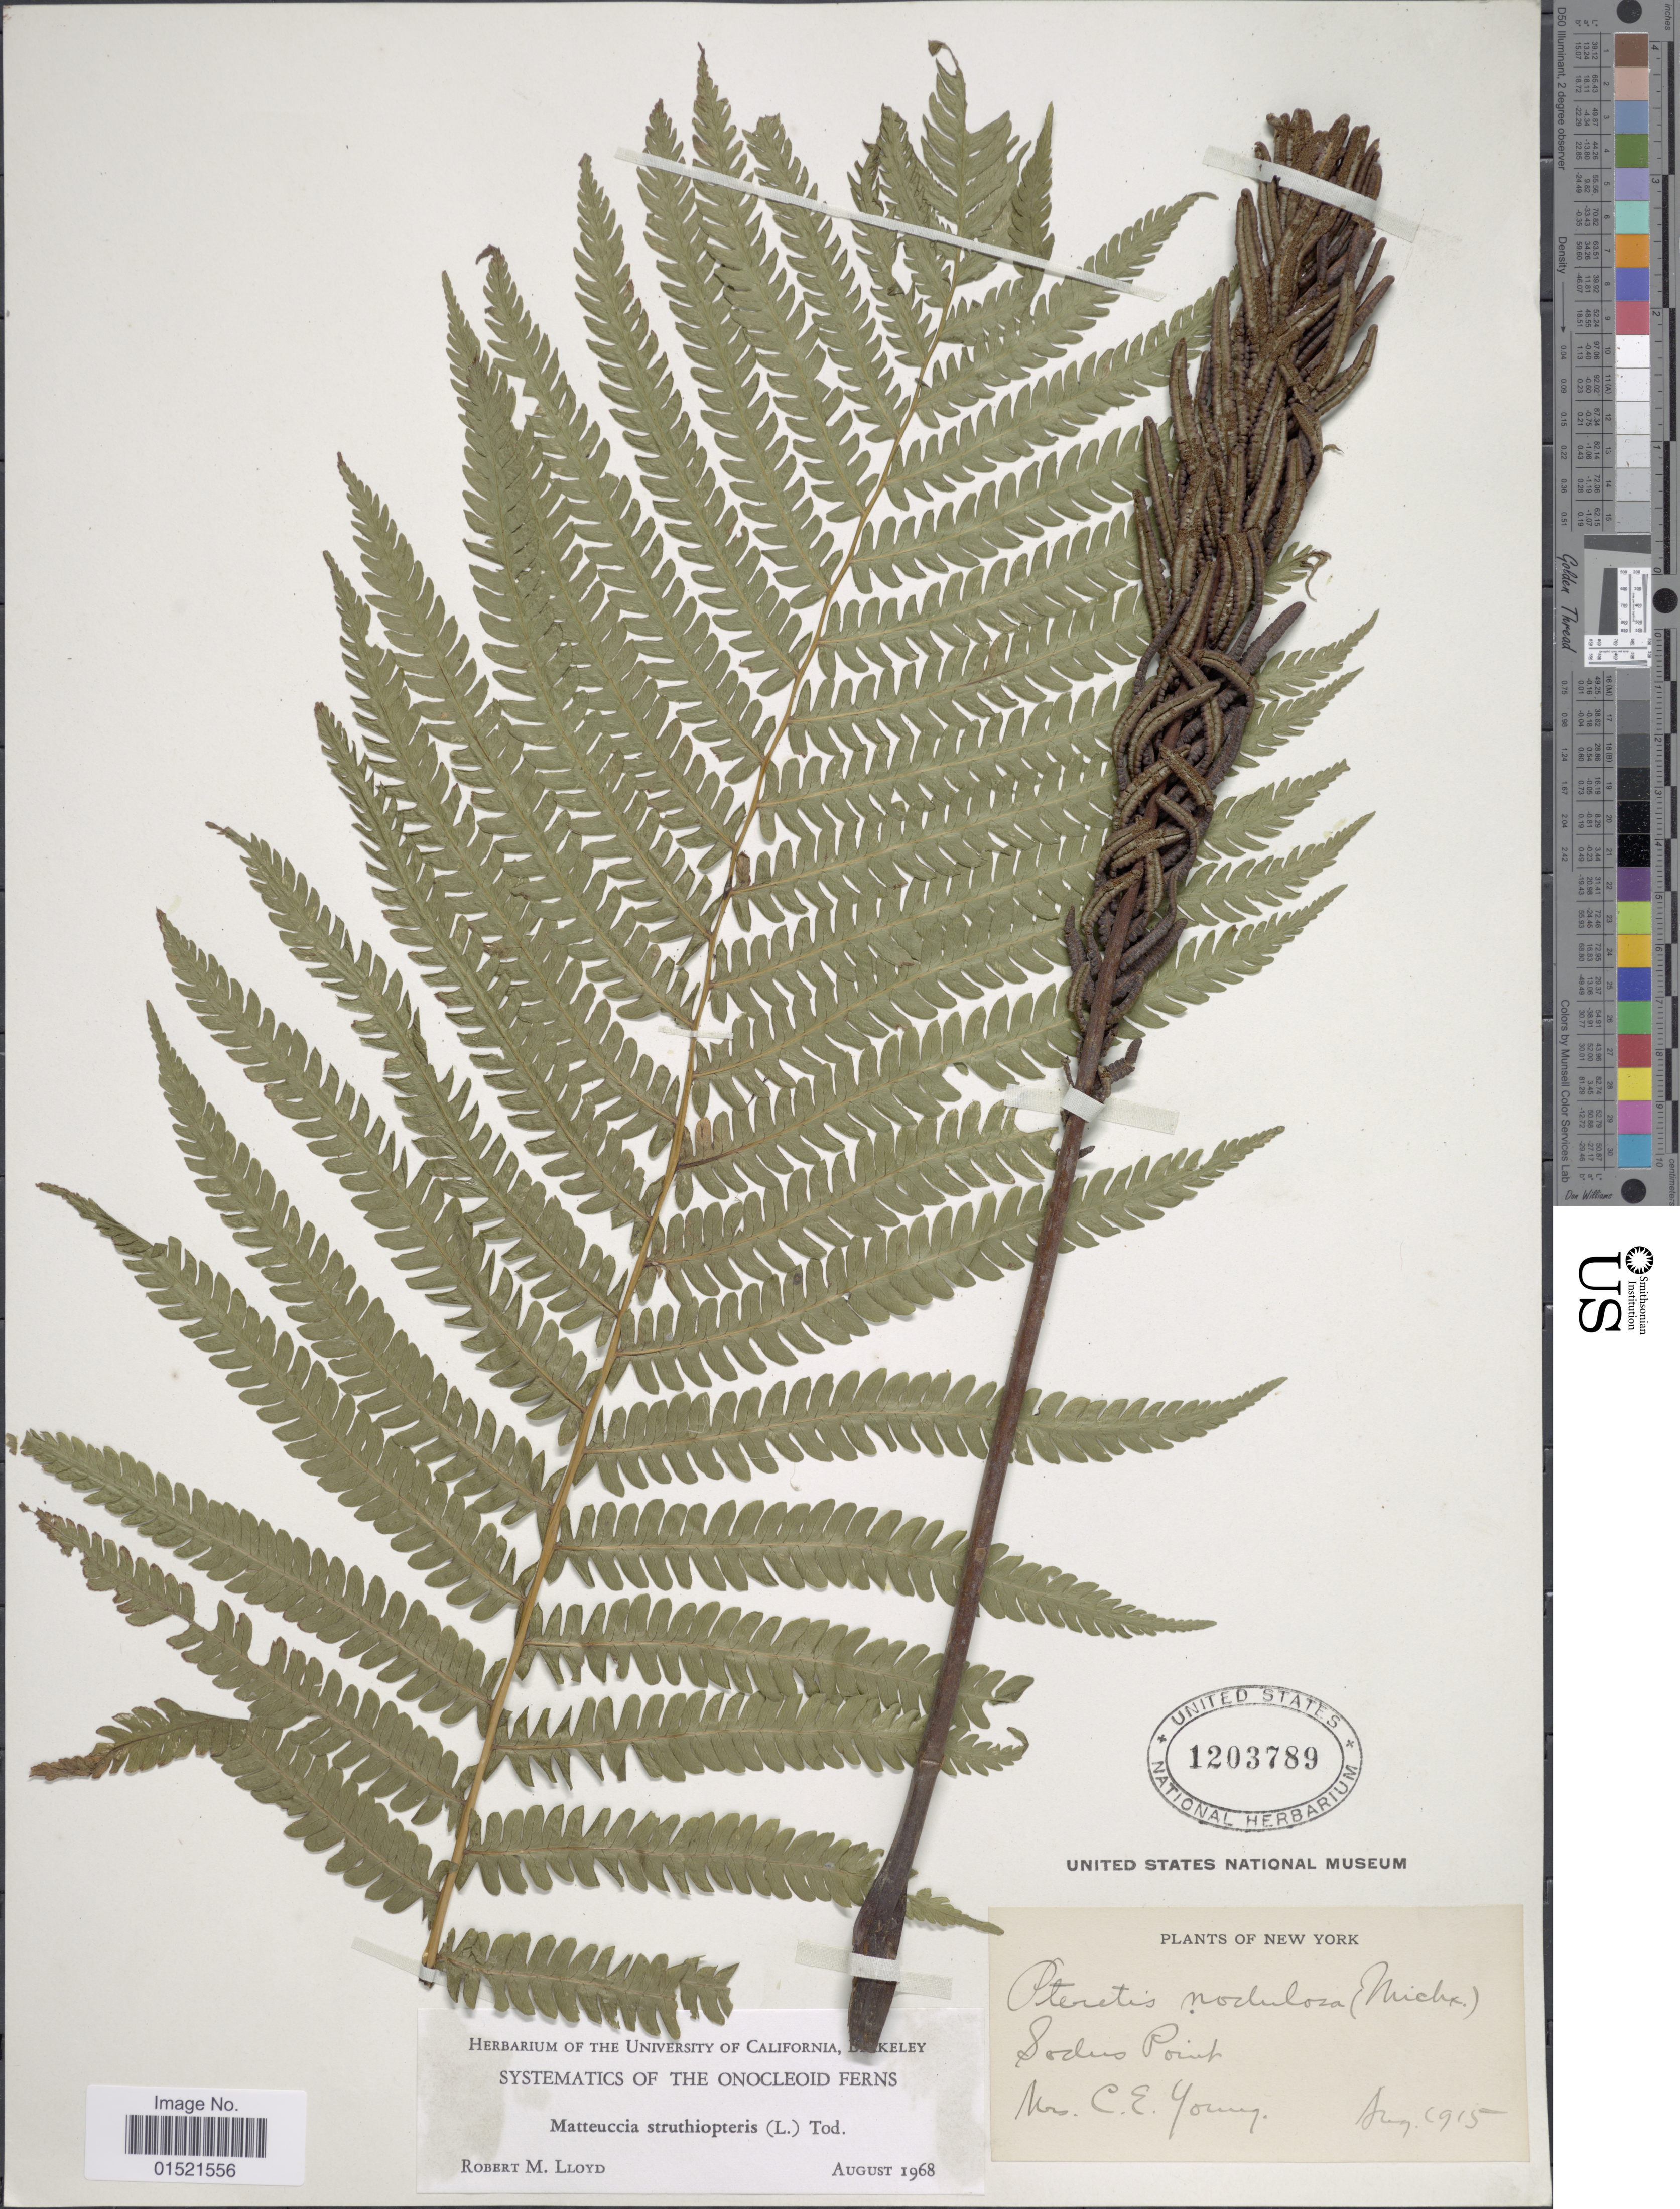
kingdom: Plantae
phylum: Tracheophyta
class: Polypodiopsida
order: Polypodiales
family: Onocleaceae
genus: Matteuccia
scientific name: Matteuccia struthiopteris var. pensylvanica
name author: (Willd.) C.V. Morton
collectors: C. Young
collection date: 1915-08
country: United States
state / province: New York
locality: Sodus Point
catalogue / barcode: US 1203789